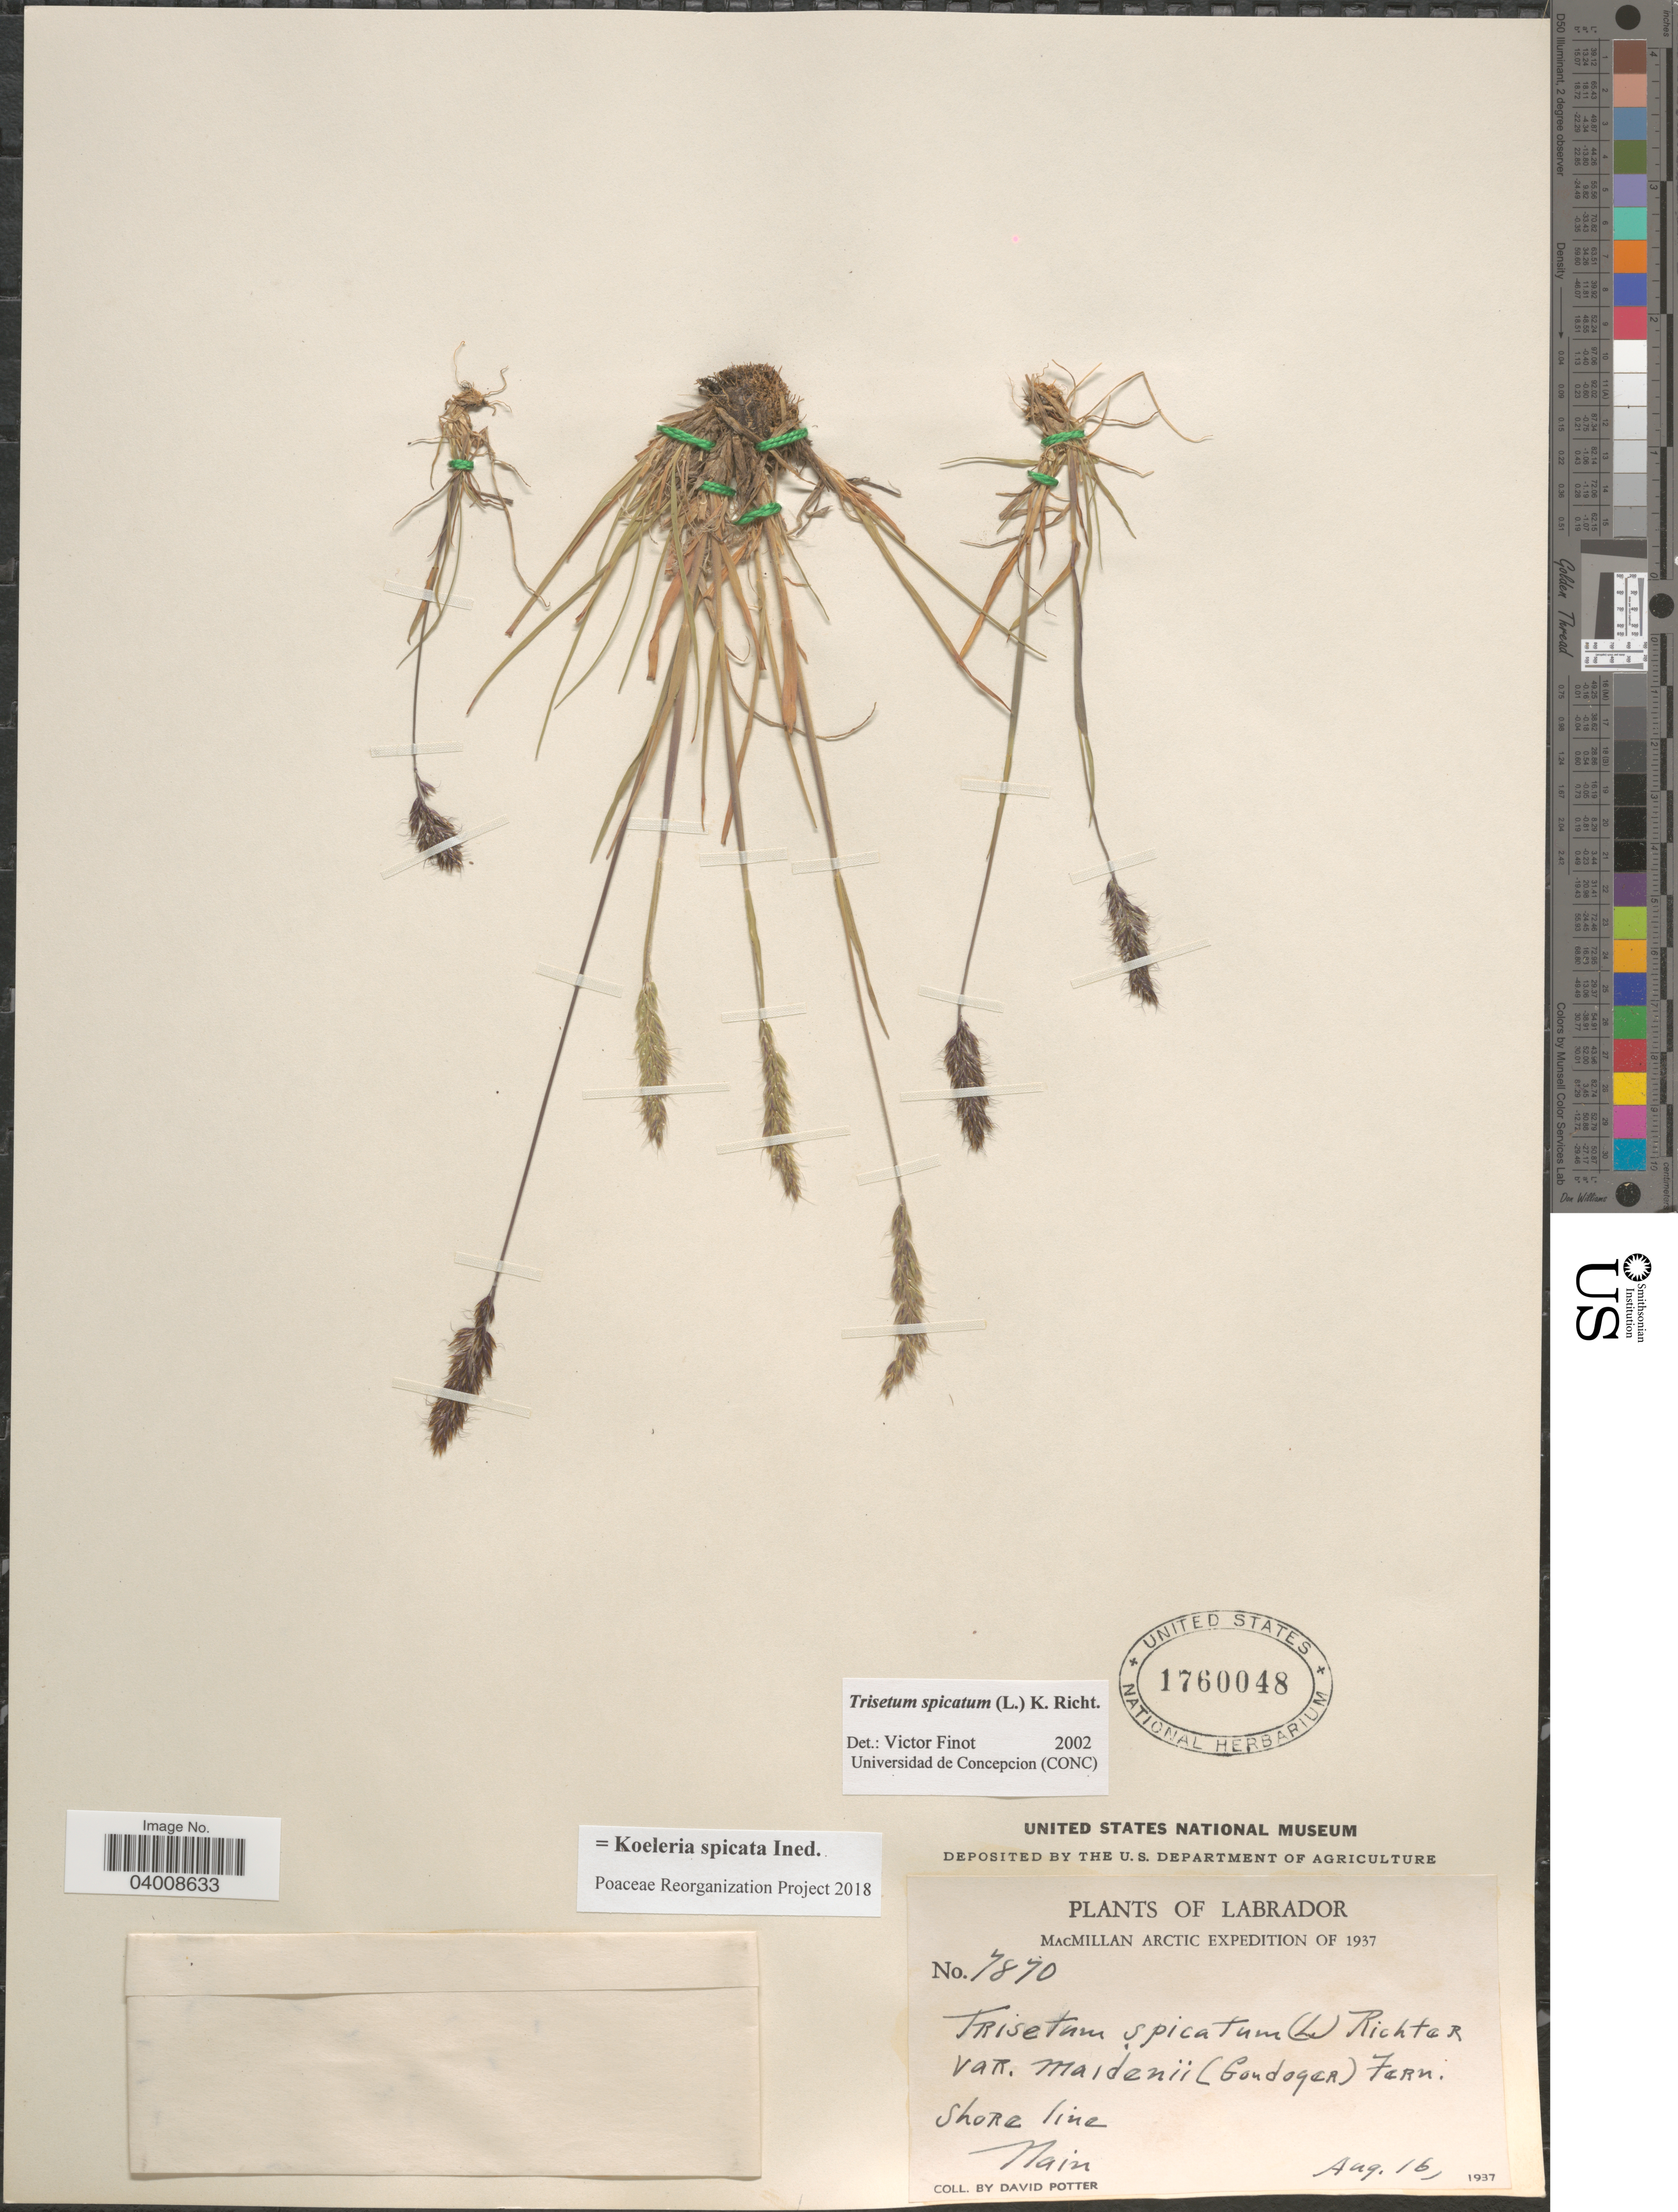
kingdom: Plantae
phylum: Tracheophyta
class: Liliopsida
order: Poales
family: Poaceae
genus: Koeleria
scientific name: Koeleria spicata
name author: (L.) Barberá et al.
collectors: D. Potter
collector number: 7870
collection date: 1937-08-16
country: Canada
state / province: Newfoundland and Labrador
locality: Labrador. Shore line, Nain.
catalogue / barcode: US 1760048